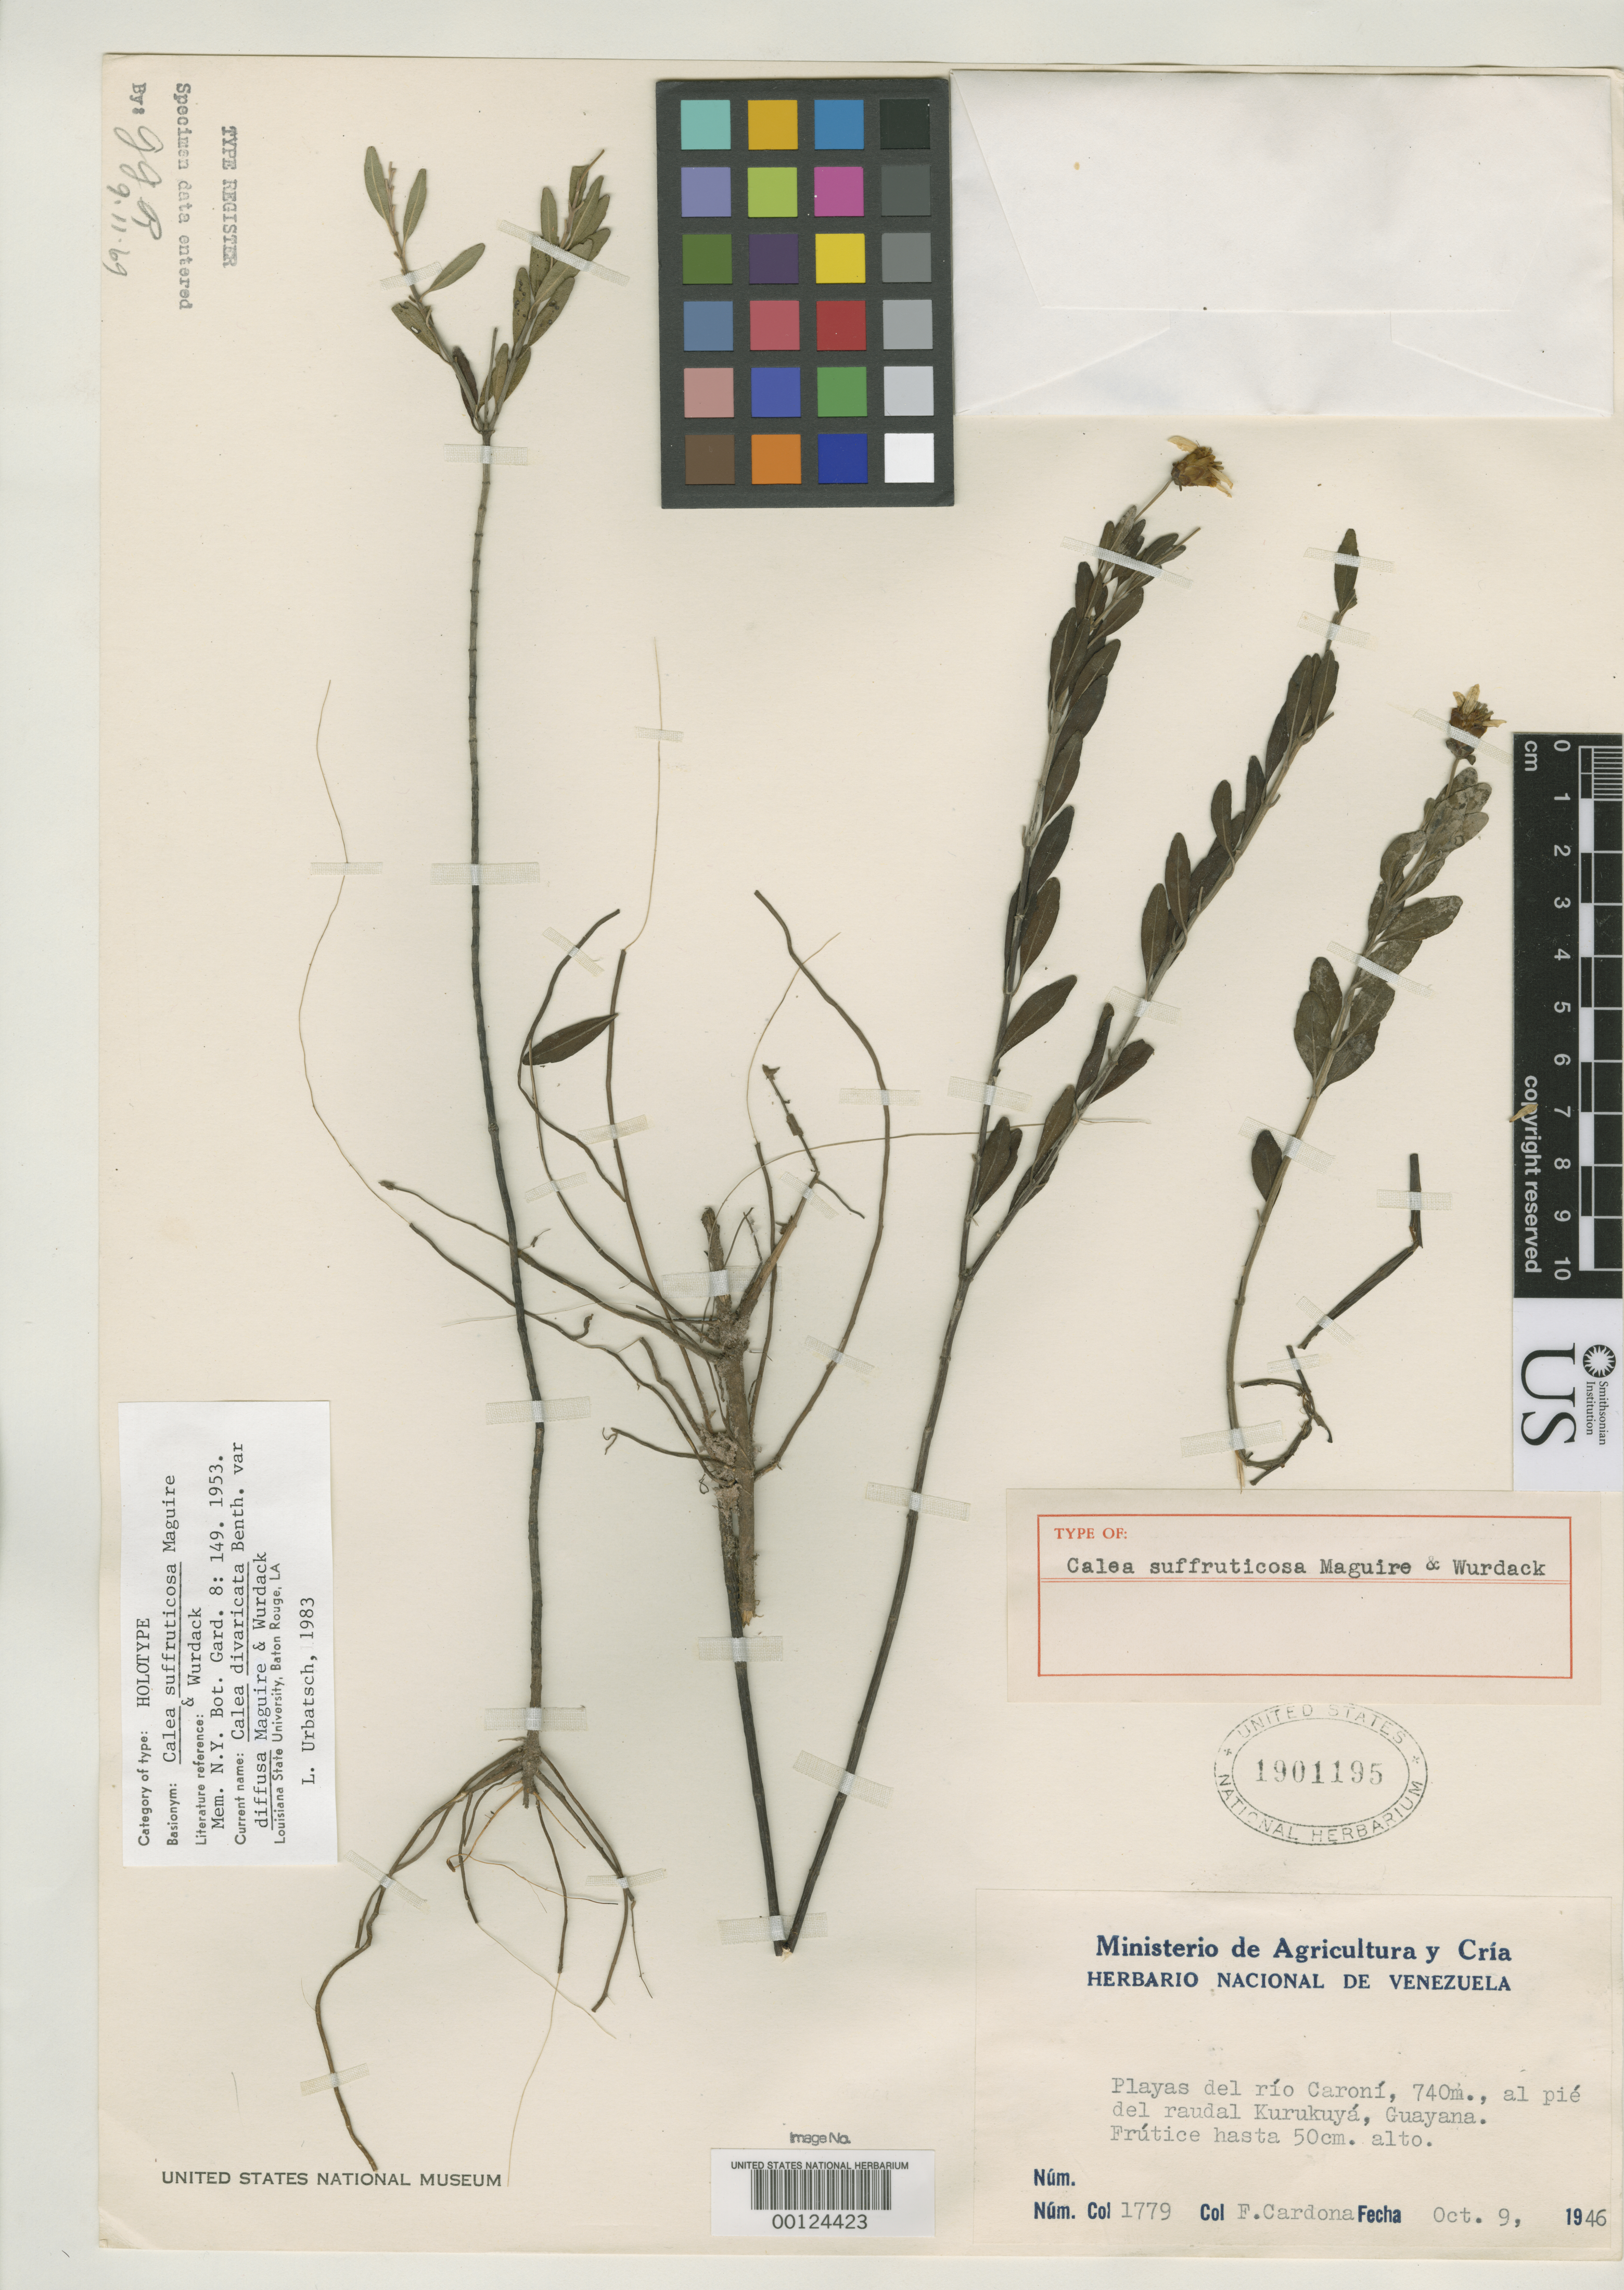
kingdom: Plantae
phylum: Tracheophyta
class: Magnoliopsida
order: Asterales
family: Asteraceae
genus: Calea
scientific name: Calea suffruticosa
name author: Maguire & Wurdack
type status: Holotype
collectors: F. Cardona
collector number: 1779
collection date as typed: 09 Oct 1946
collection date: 1946-10-09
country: Venezuela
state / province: Bolivar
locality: Playas del Rio Caroni, al Pie del Rio a Raudal Kurukuya, Guyana.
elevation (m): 740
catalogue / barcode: US 1901195